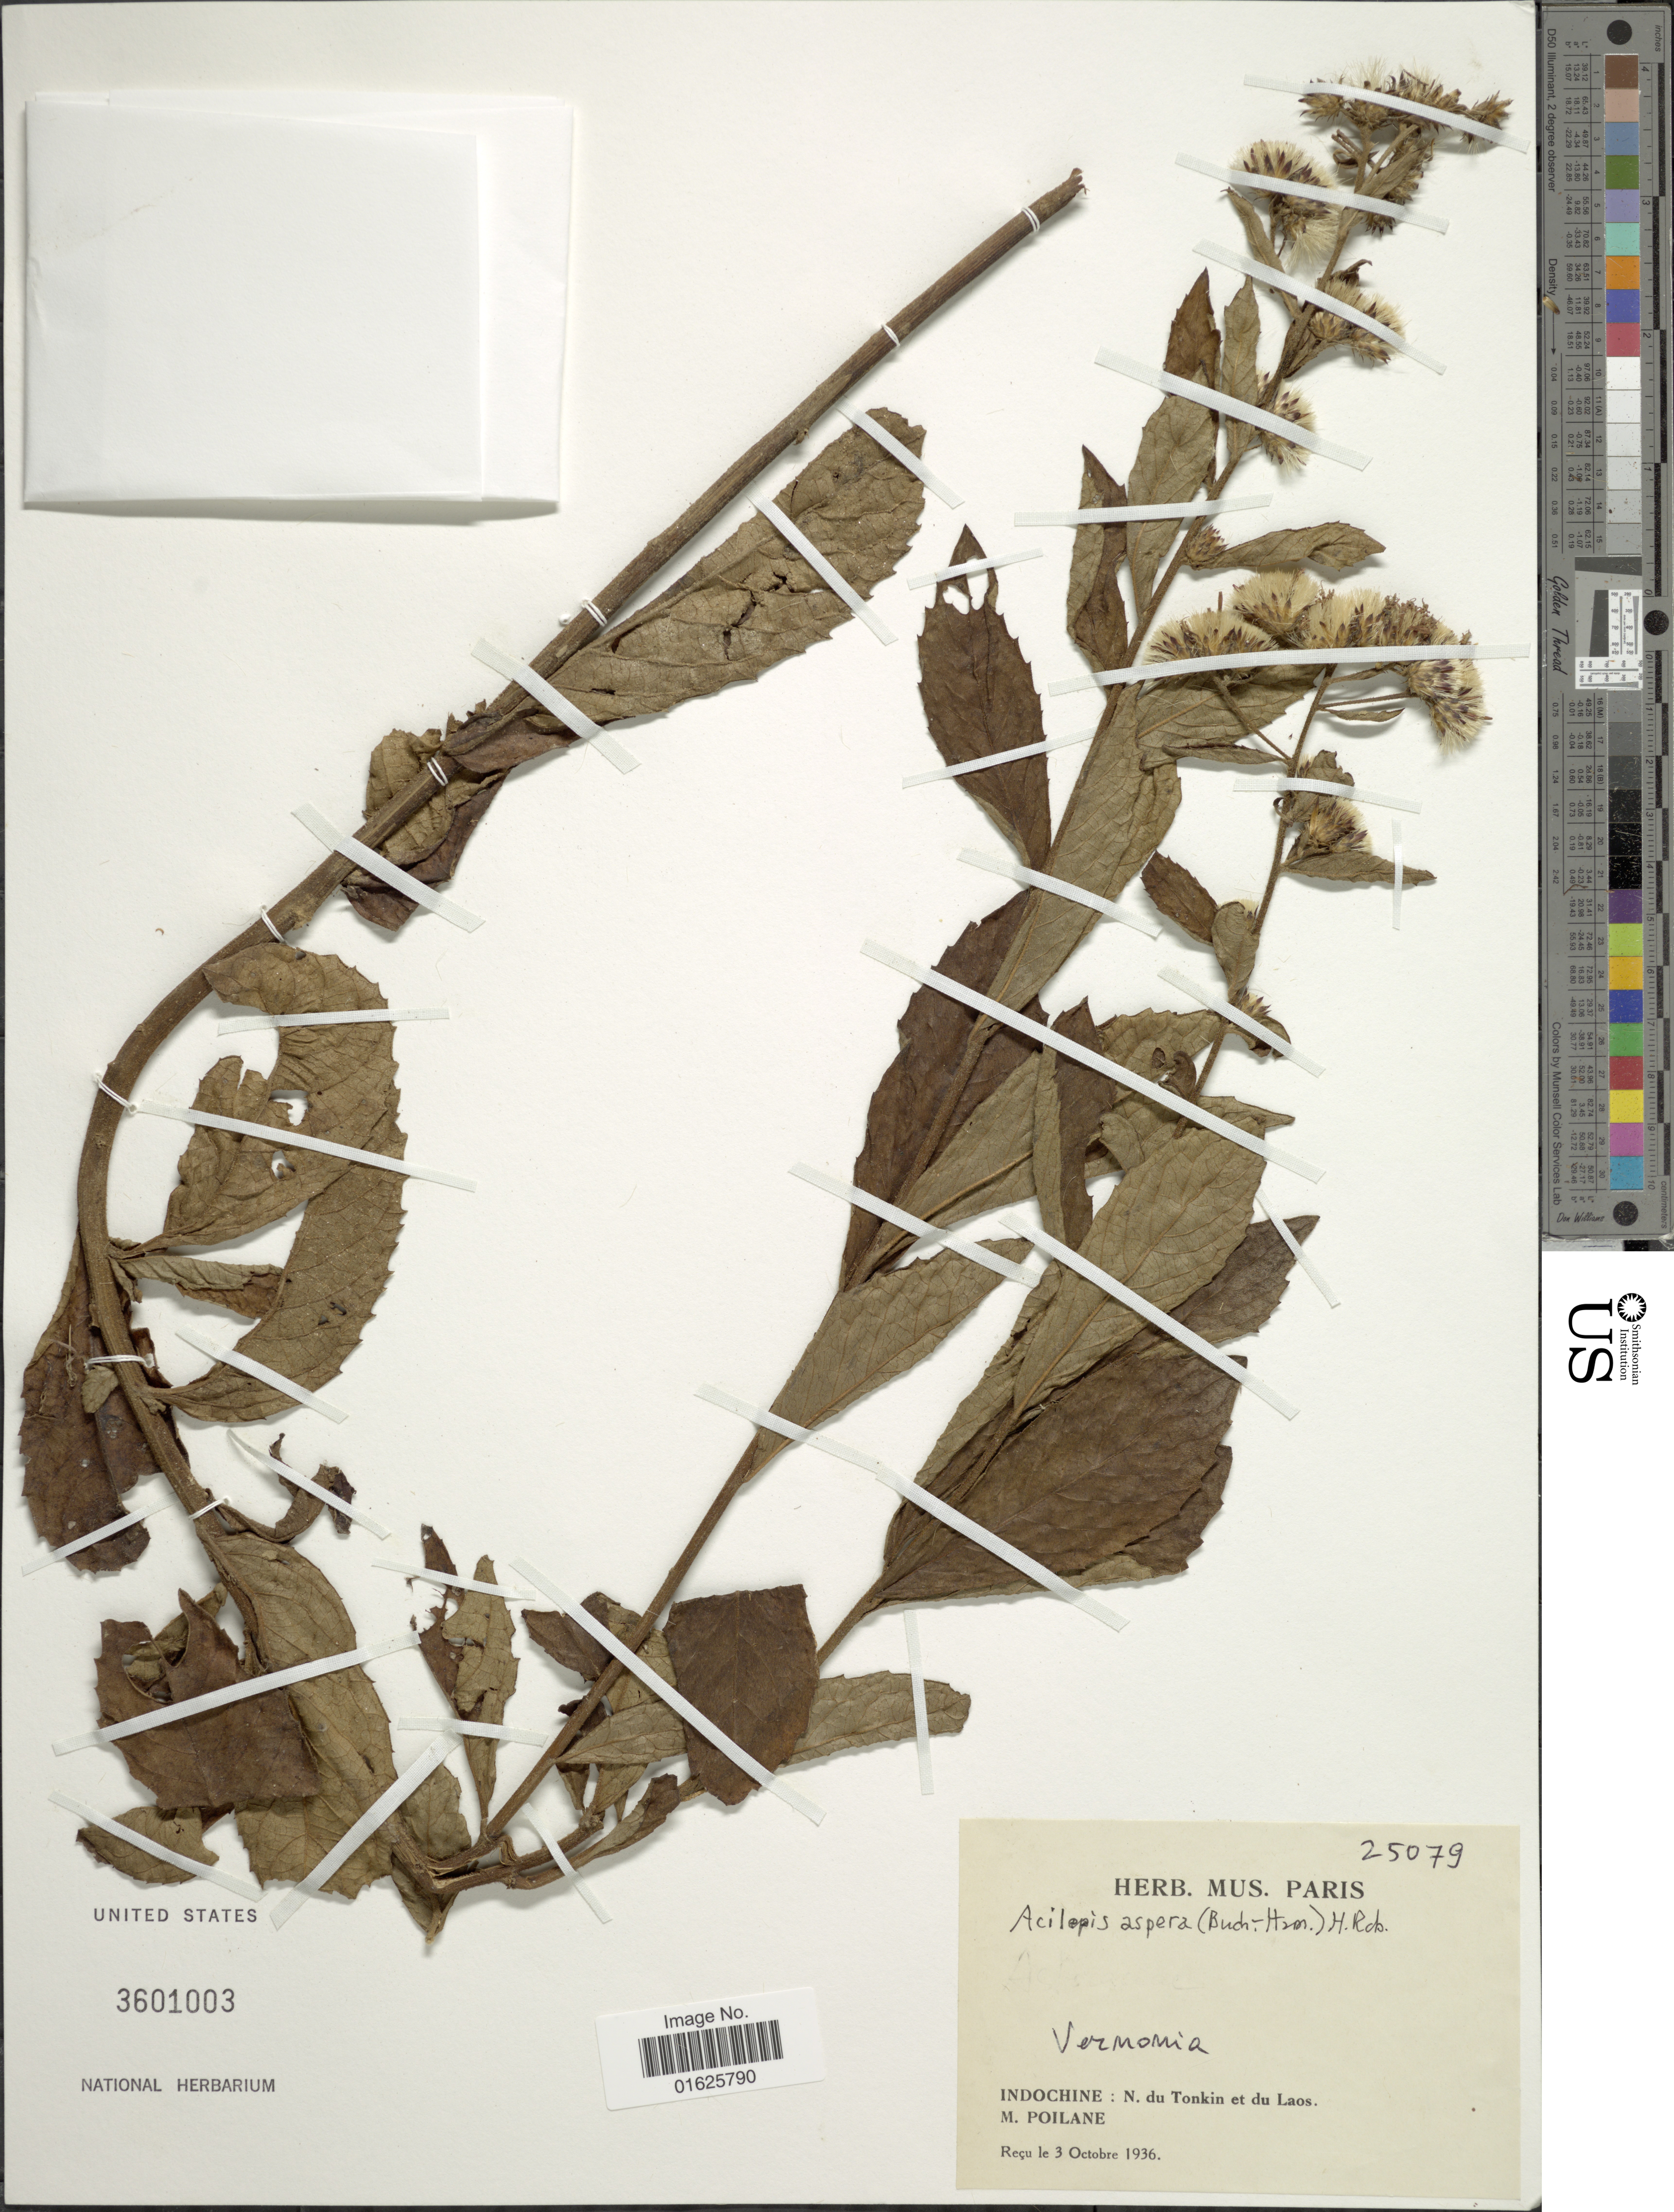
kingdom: Plantae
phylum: Tracheophyta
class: Magnoliopsida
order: Asterales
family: Asteraceae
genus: Acilepis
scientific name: Acilepis aspera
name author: (Buch.-Ham.) H. Rob.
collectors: M. Poilane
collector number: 25079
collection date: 1936-10-03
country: Vietnam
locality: Indochine: N. du Tonkin et du Laos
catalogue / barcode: US 3601003